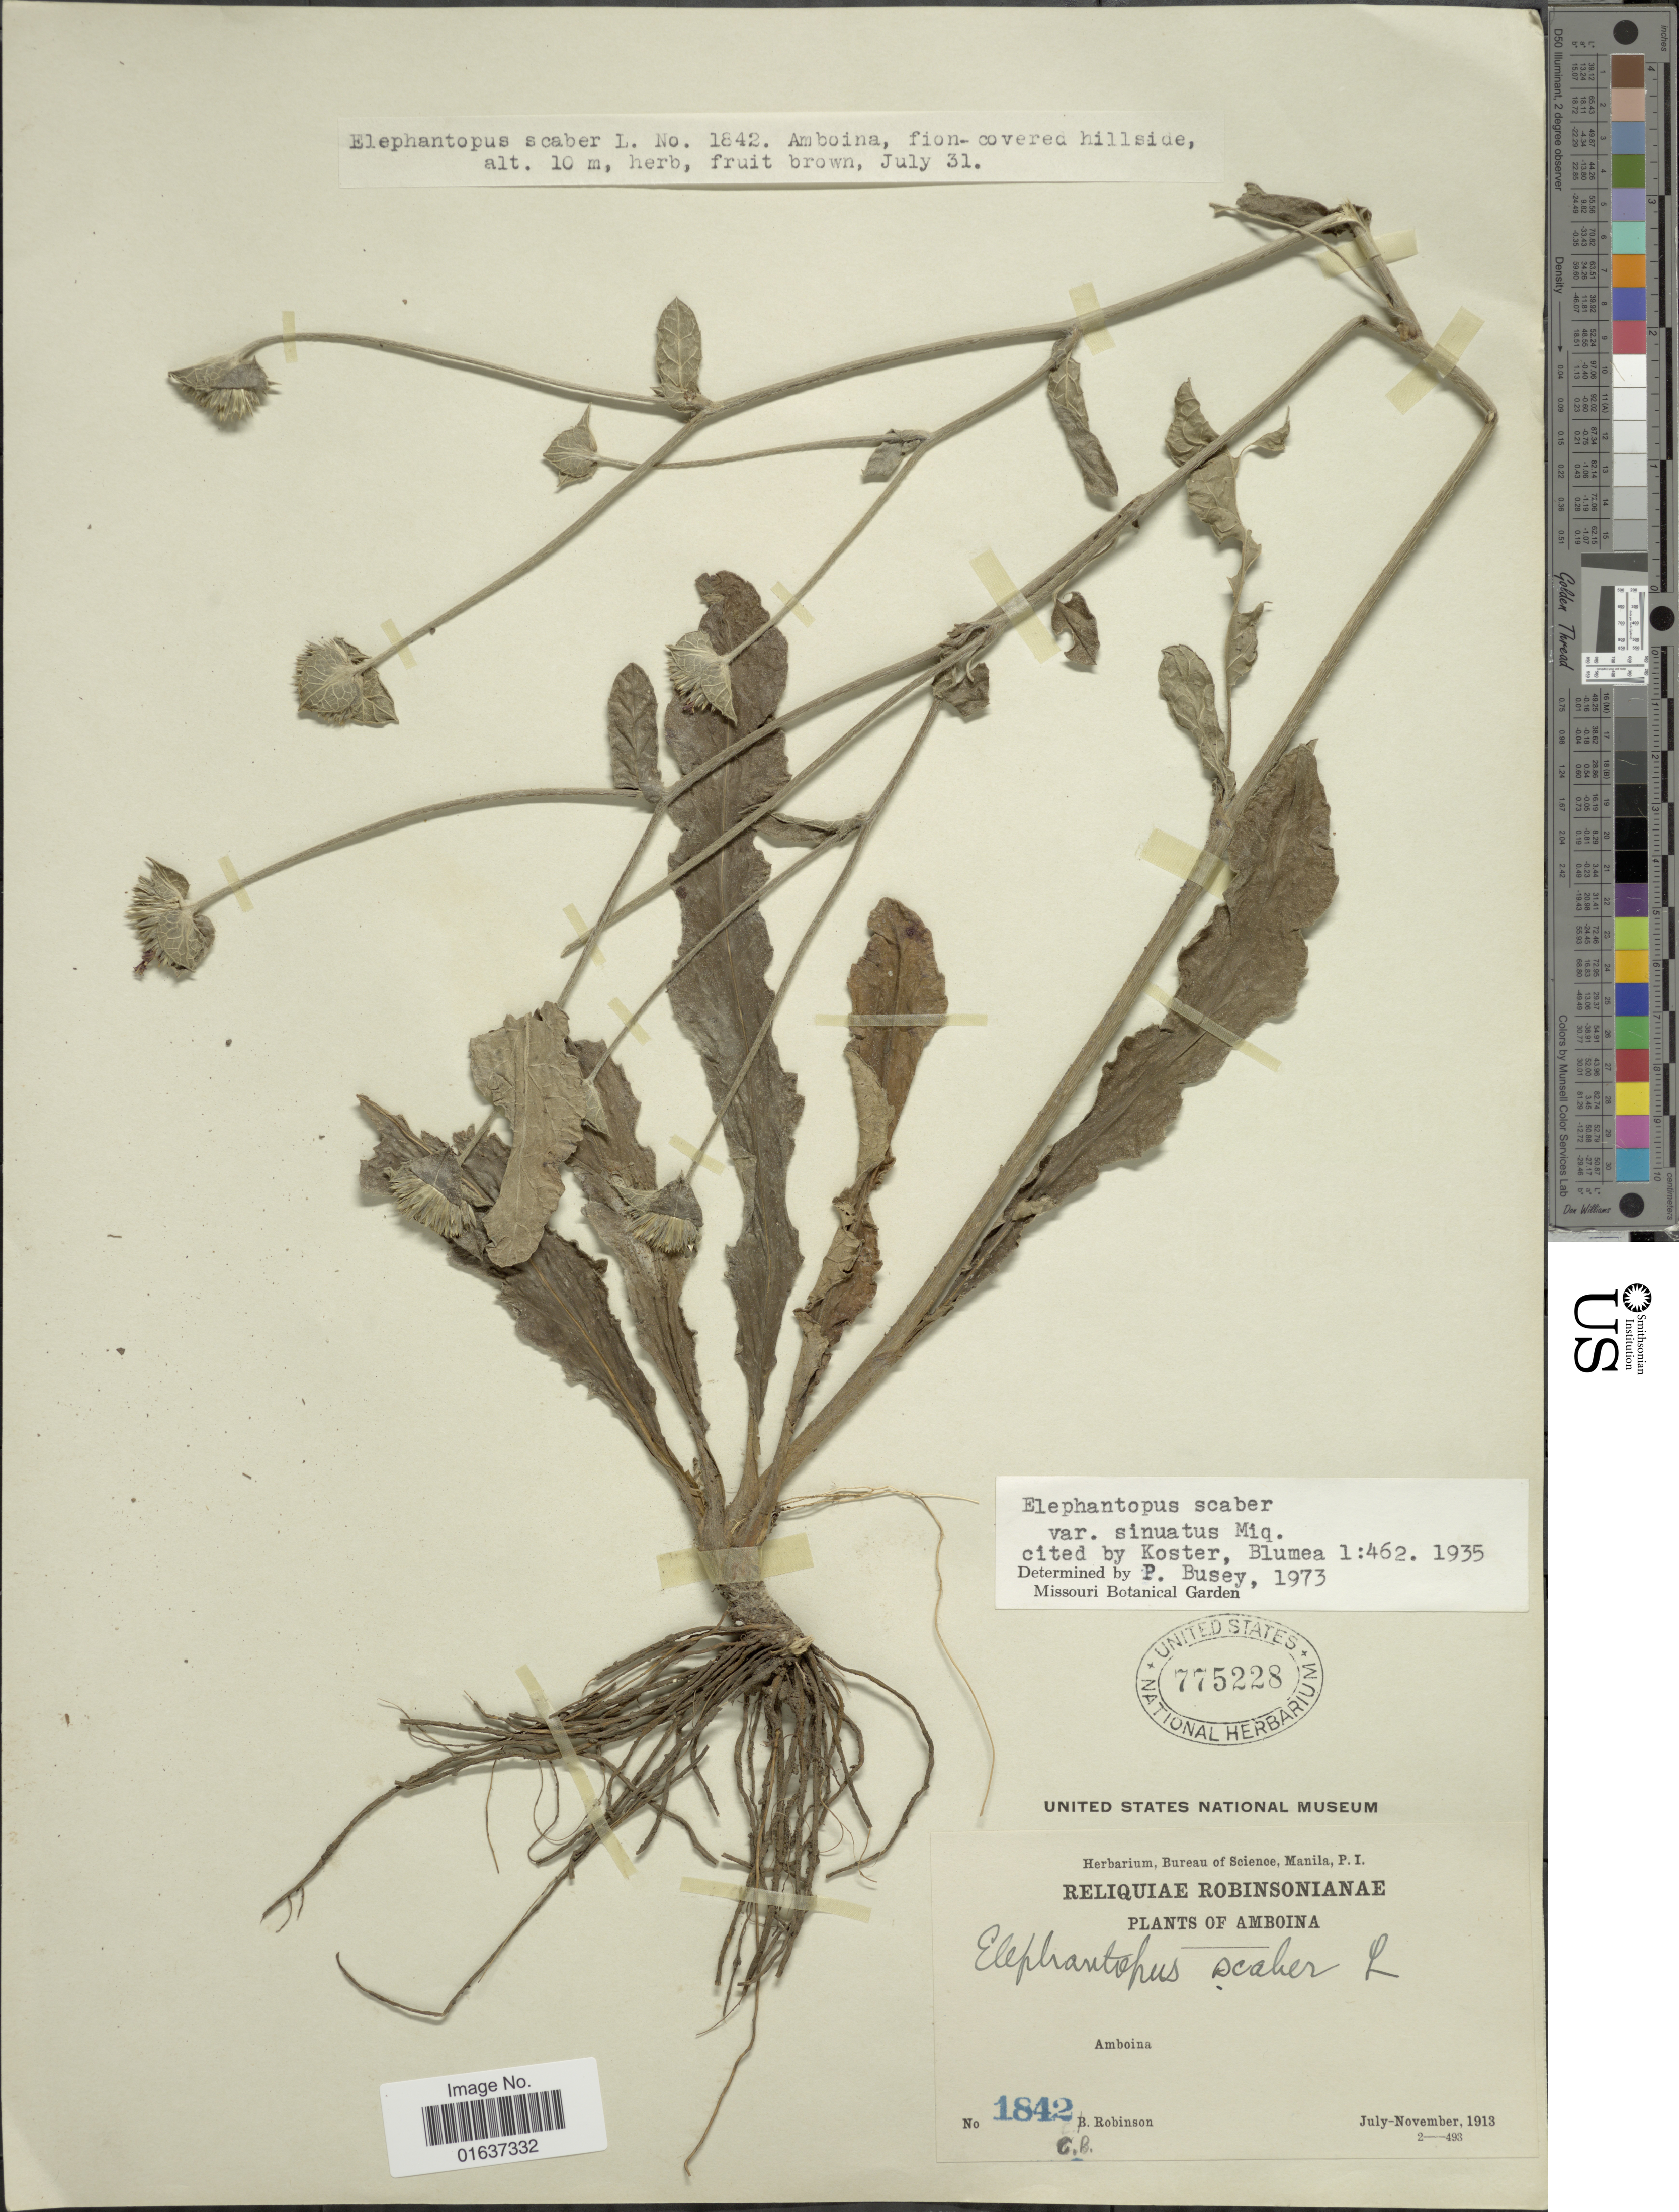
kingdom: Plantae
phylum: Tracheophyta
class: Magnoliopsida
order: Asterales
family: Asteraceae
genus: Elephantopus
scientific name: Elephantopus scaber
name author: L.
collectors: C. Robinson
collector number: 1842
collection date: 1913-07/1913-11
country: Indonesia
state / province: Maluku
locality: Amboina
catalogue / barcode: US 775228